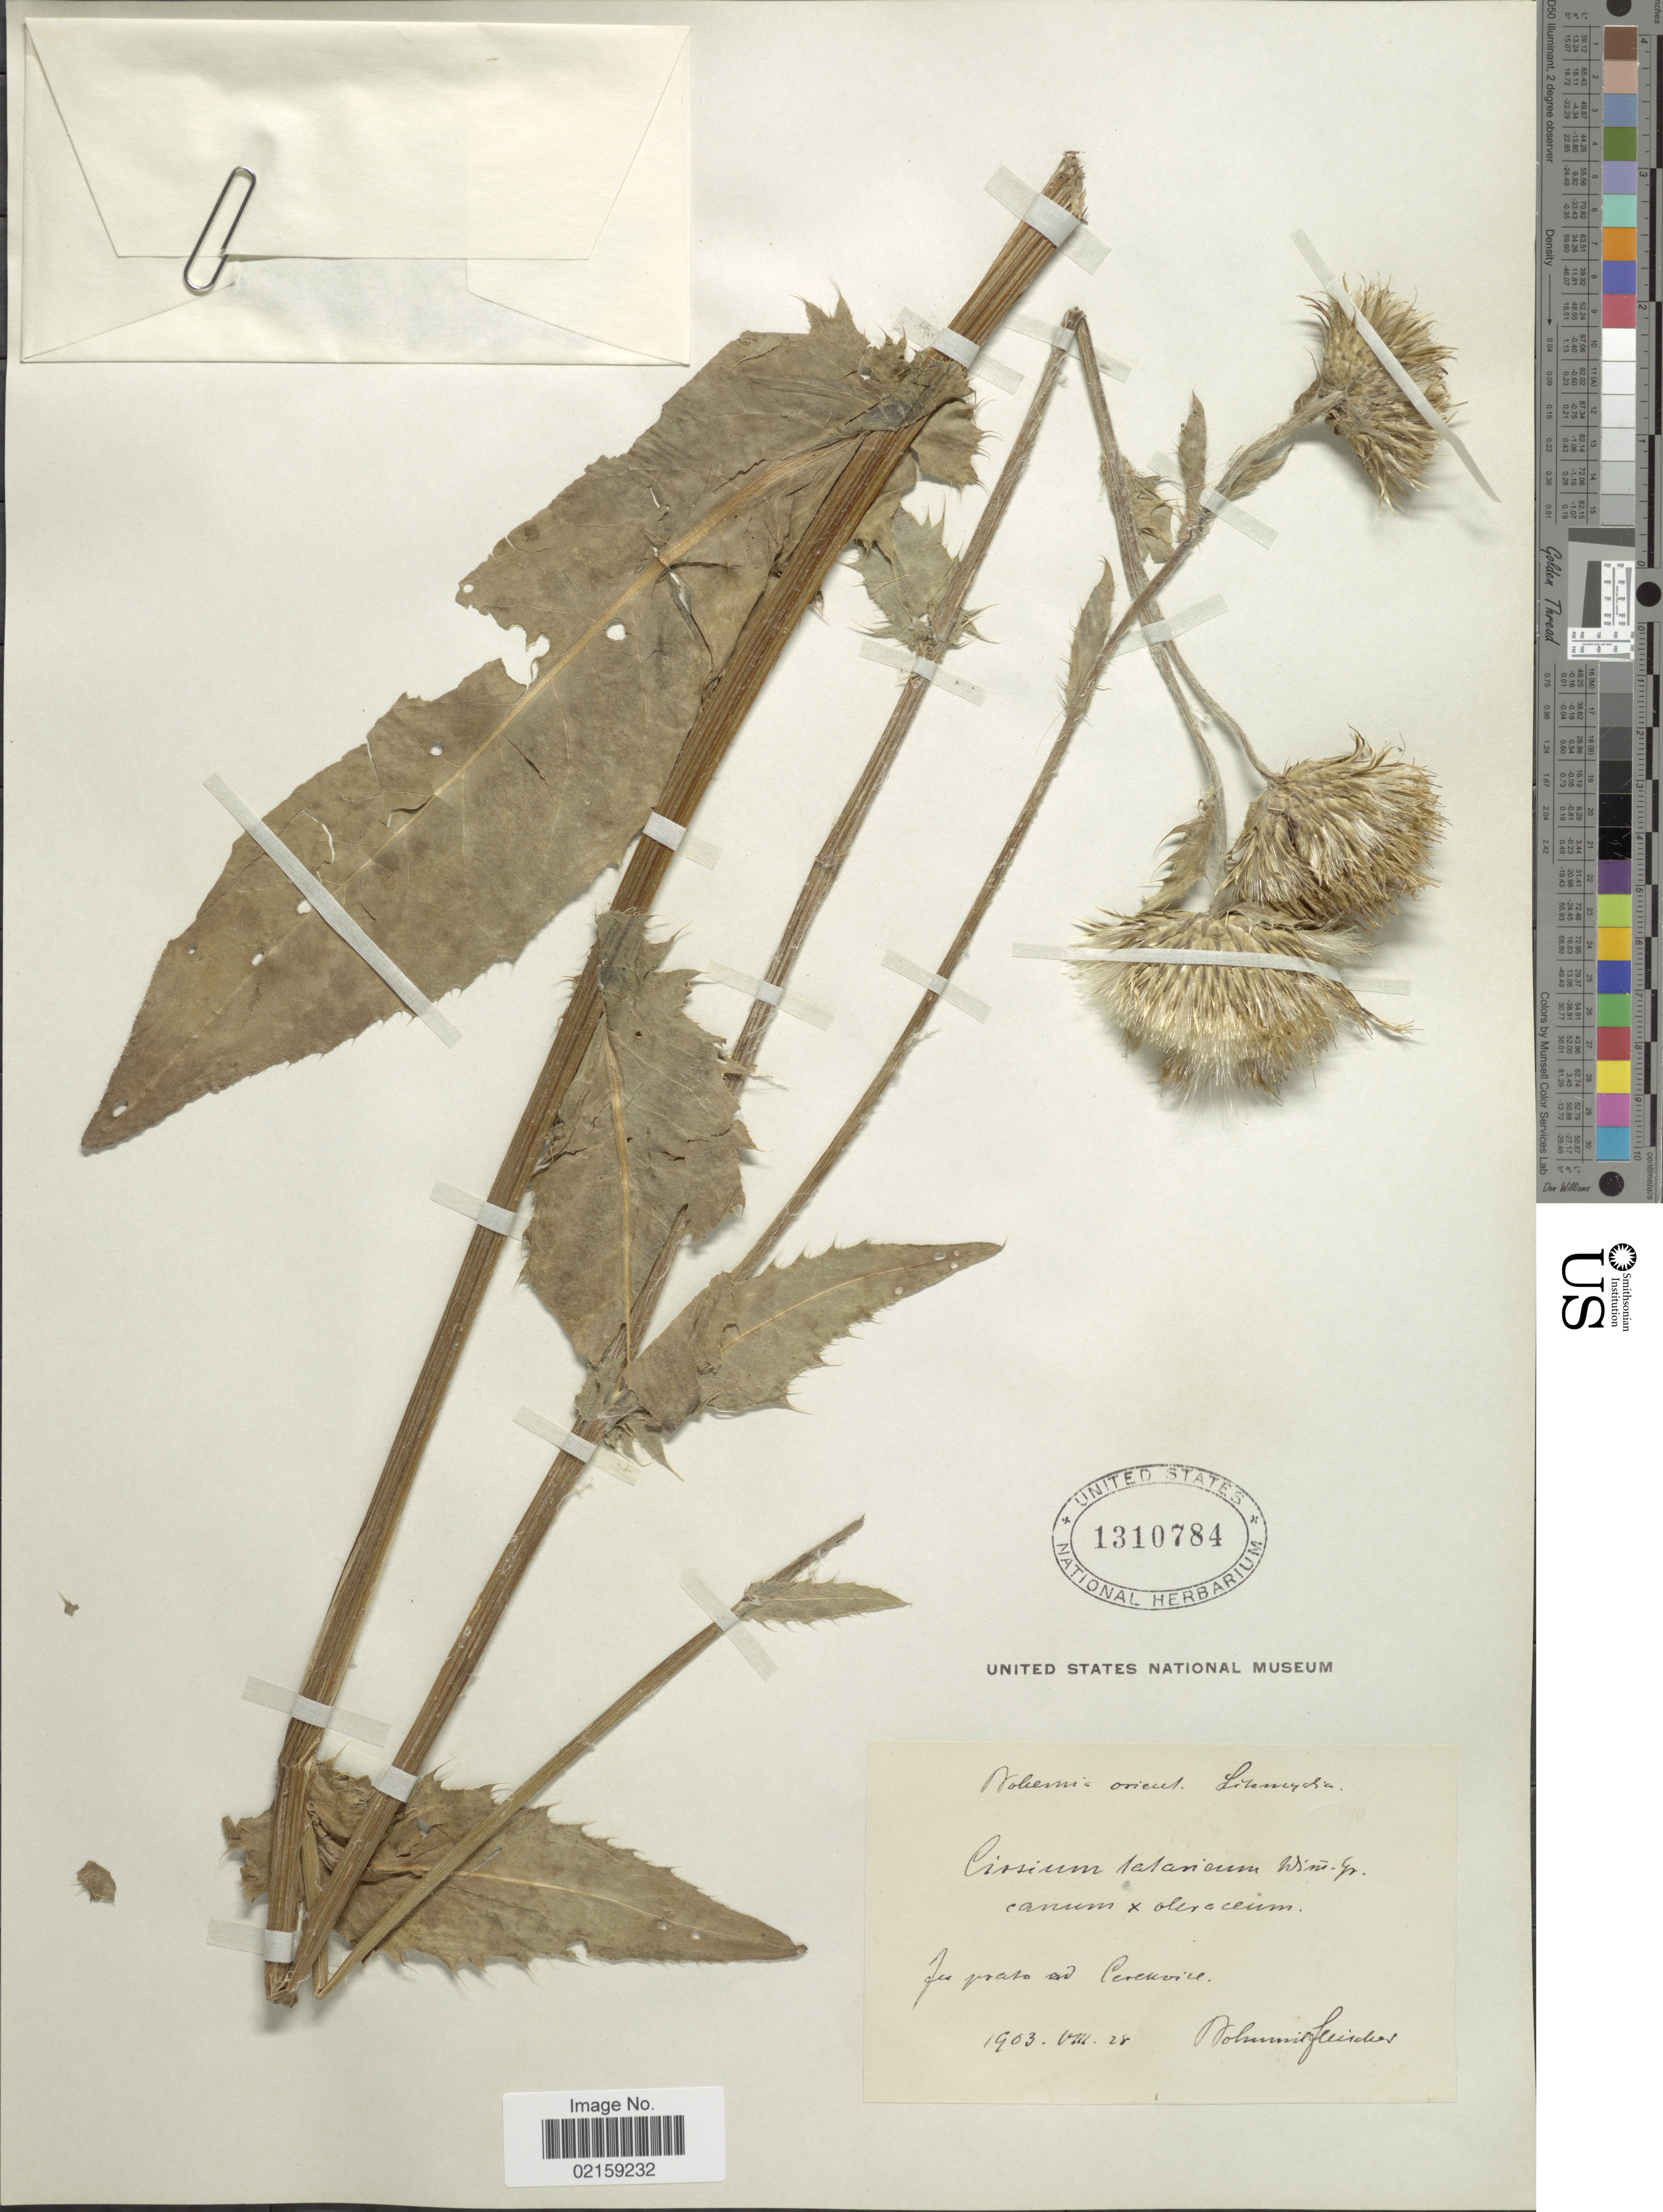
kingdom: Plantae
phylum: Tracheophyta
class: Magnoliopsida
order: Asterales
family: Asteraceae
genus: Cirsium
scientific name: Cirsium tataricum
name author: DC.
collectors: B. Fleischer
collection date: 1903-08-28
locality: Fu prato ad Cereoice [interpreted]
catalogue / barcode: US 1310784